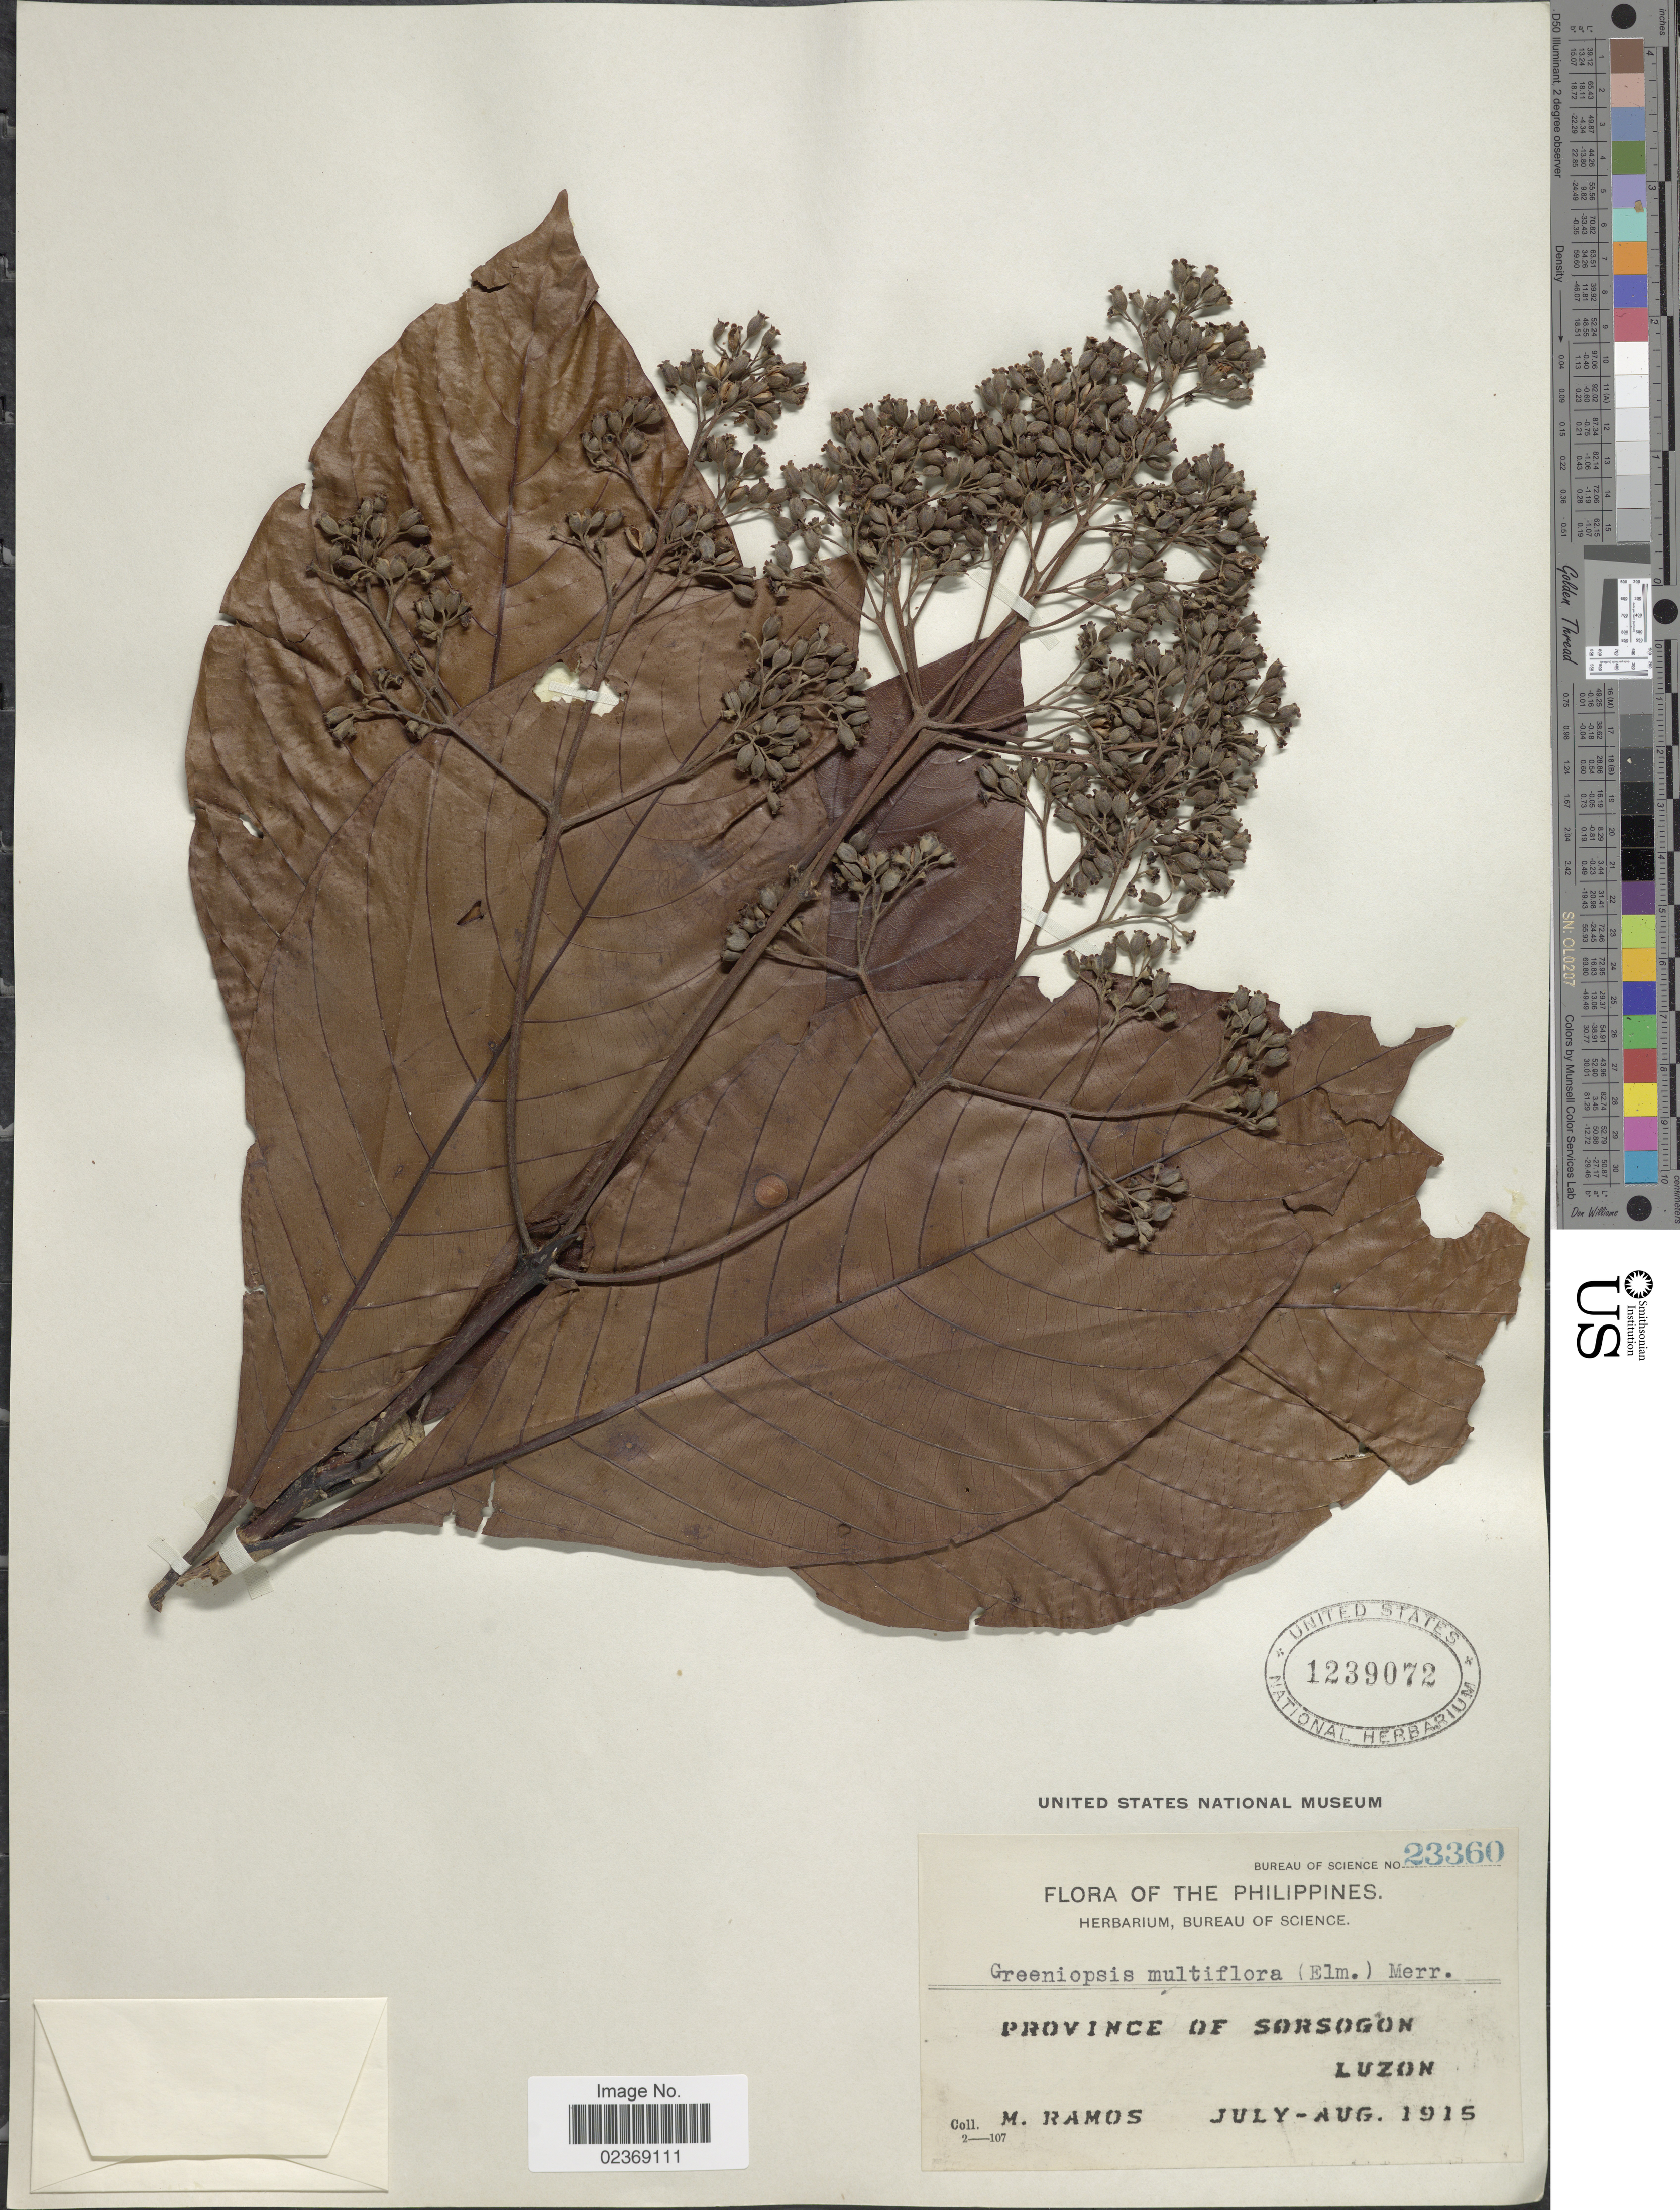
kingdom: Plantae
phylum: Tracheophyta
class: Magnoliopsida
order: Gentianales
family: Rubiaceae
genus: Greeniopsis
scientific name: Greeniopsis multiflora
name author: (Elmer) Merr.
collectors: M. Ramos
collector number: Bureau of Science 23360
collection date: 1915-07/1915-08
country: Philippines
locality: Province of Sorsogon, Luzon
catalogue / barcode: US 1230972